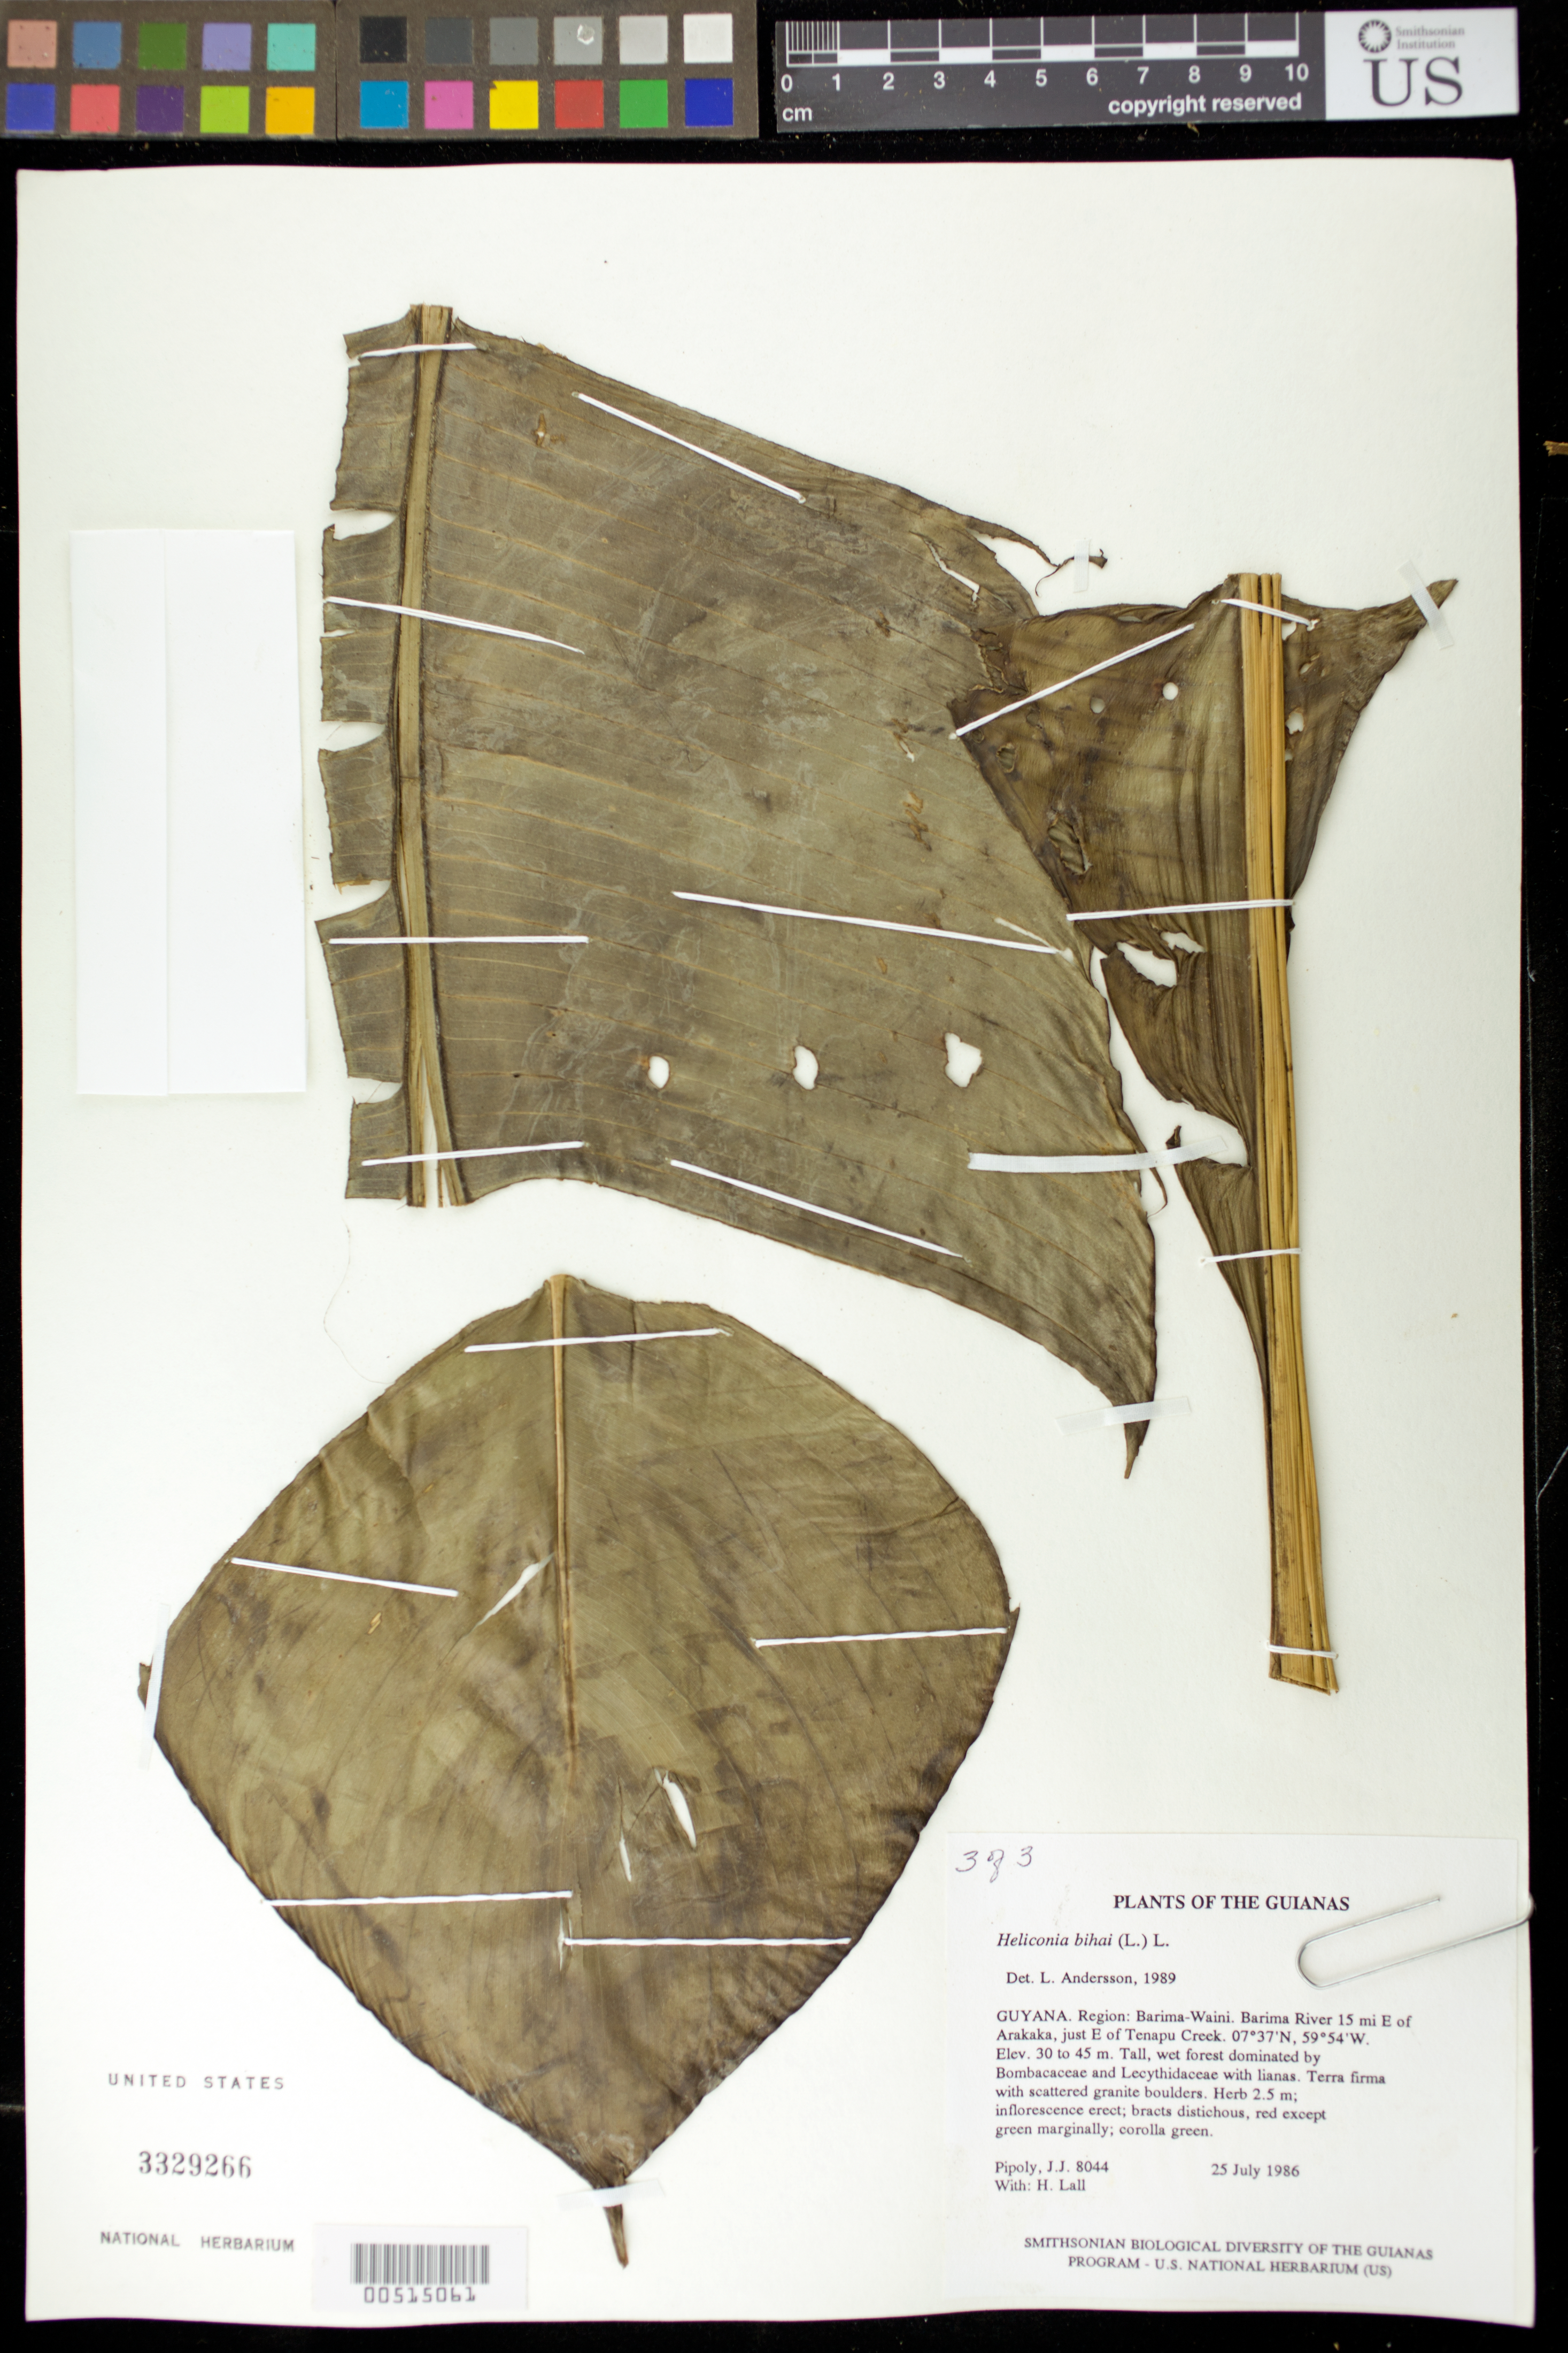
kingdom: Plantae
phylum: Tracheophyta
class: Liliopsida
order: Zingiberales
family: Heliconiaceae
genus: Heliconia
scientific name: Heliconia bihai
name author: (L.) L.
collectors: J. J. Pipoly & H. Lall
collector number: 8044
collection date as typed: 25 July 1986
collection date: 1986-07-25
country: Guyana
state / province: Barima-Waini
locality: Barima River 15 mi E of Arakaka, just E of Tenapu Creek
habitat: Tall, wet forest dominated by Bombacaceae and Lecythidaceae with lianas. Terra firma with scattered granite boulders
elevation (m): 30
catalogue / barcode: US 3329266